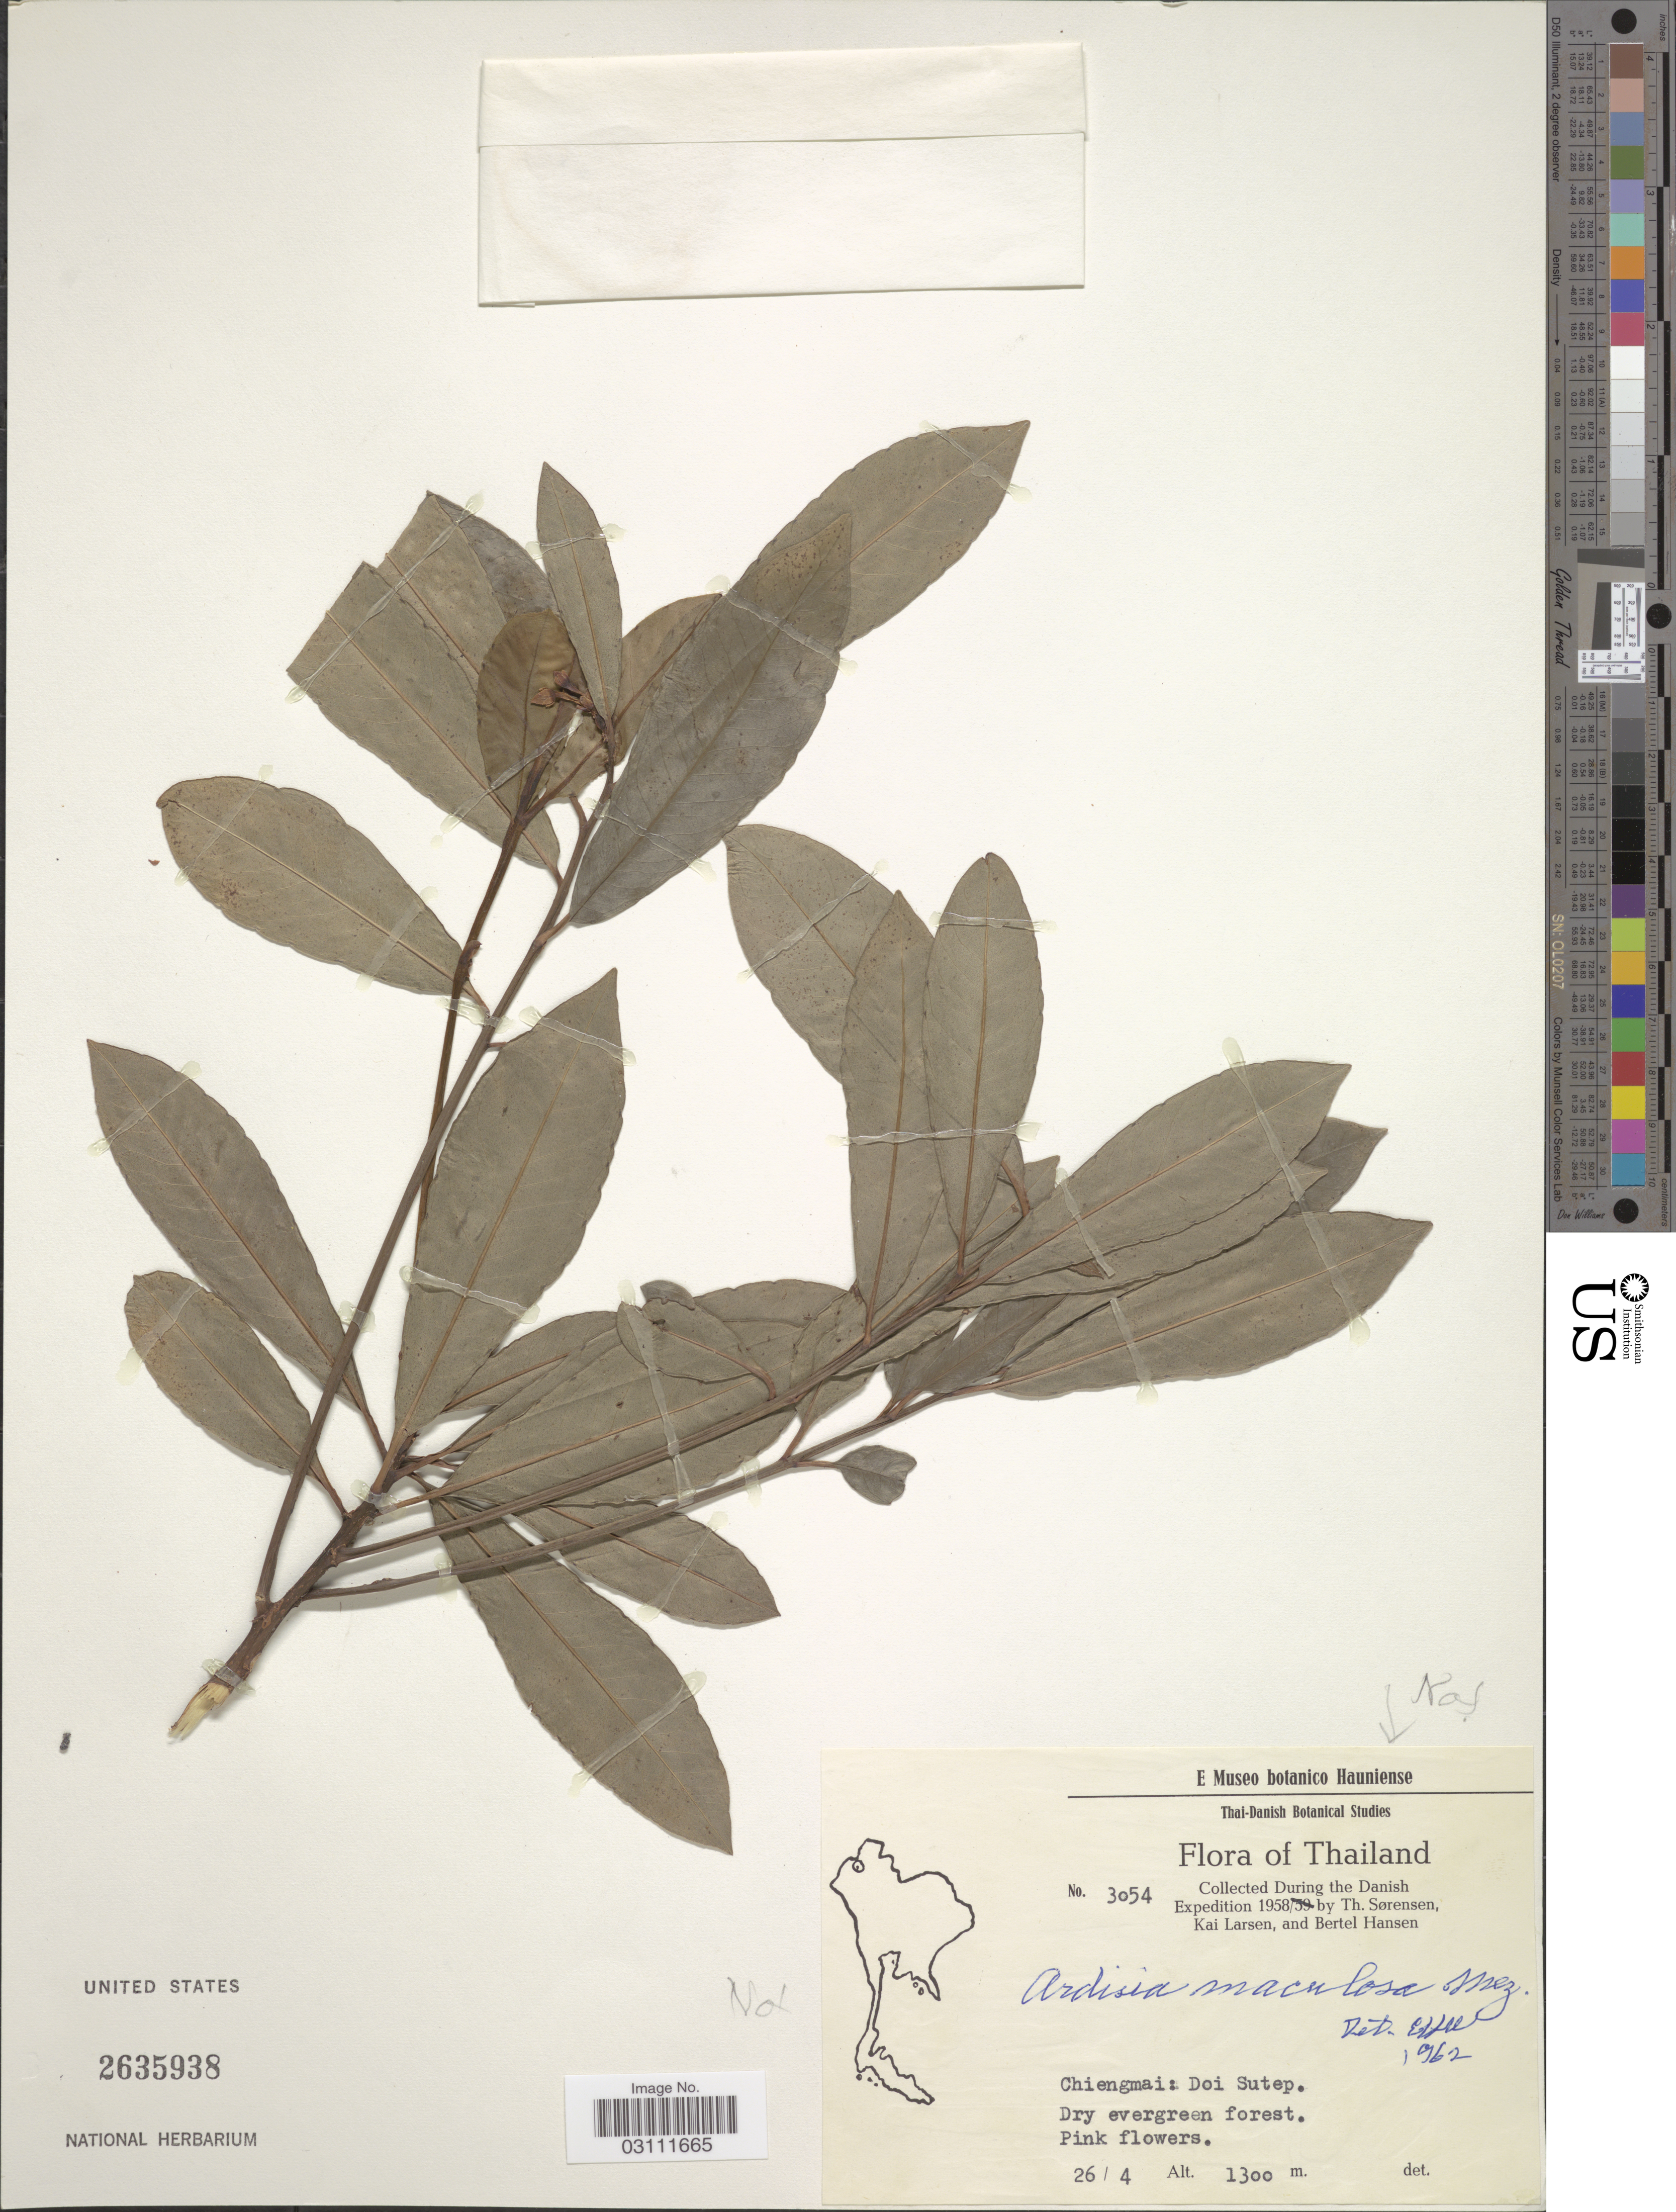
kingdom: Plantae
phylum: Tracheophyta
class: Magnoliopsida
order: Ericales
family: Primulaceae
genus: Ardisia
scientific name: Ardisia maculosa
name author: Mez in Engl.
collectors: T. Sorensen, K. Larsen & B. Hansen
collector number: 3054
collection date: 1958-04-26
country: Thailand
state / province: Chiang Mai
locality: Chiengmai: Doi Sutep.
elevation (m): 1300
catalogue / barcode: US 2635938